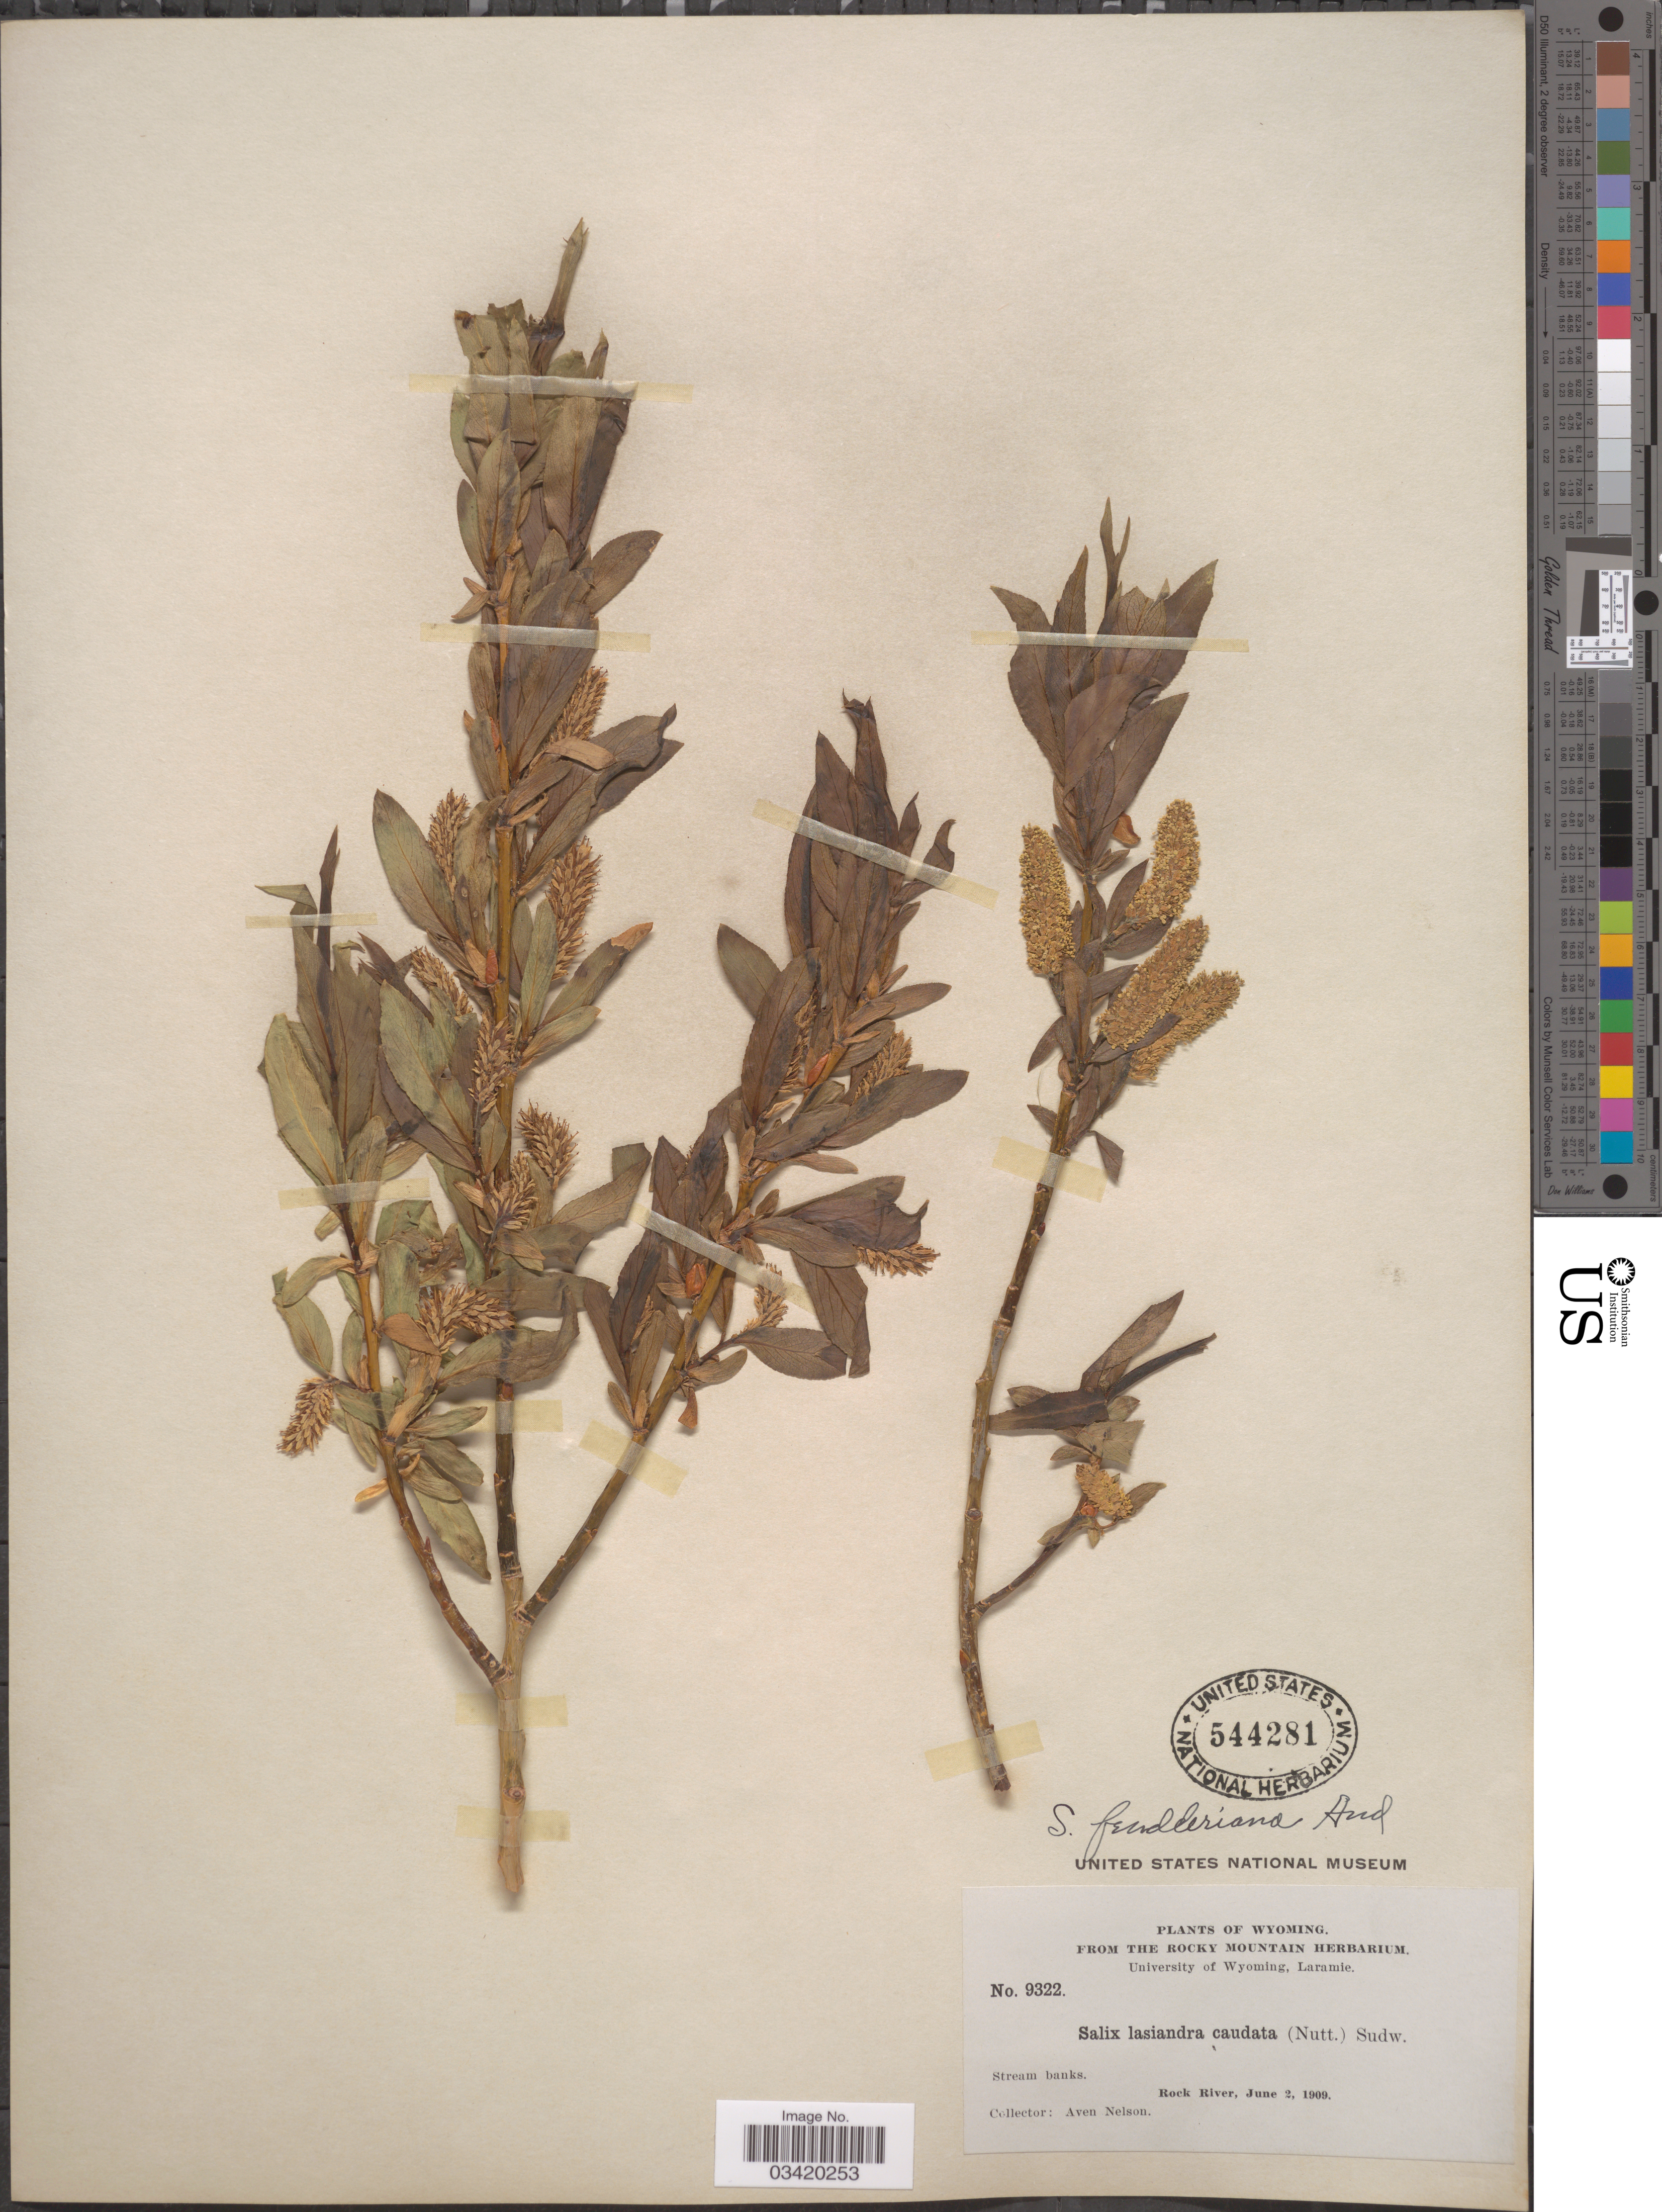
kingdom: Plantae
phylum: Tracheophyta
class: Magnoliopsida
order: Malpighiales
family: Salicaceae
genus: Salix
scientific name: Salix fendleriana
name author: Andersson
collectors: A. Nelson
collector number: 9322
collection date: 1909-06-02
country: United States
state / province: Wyoming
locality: Stream banks. Rock River.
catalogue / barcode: US 544281